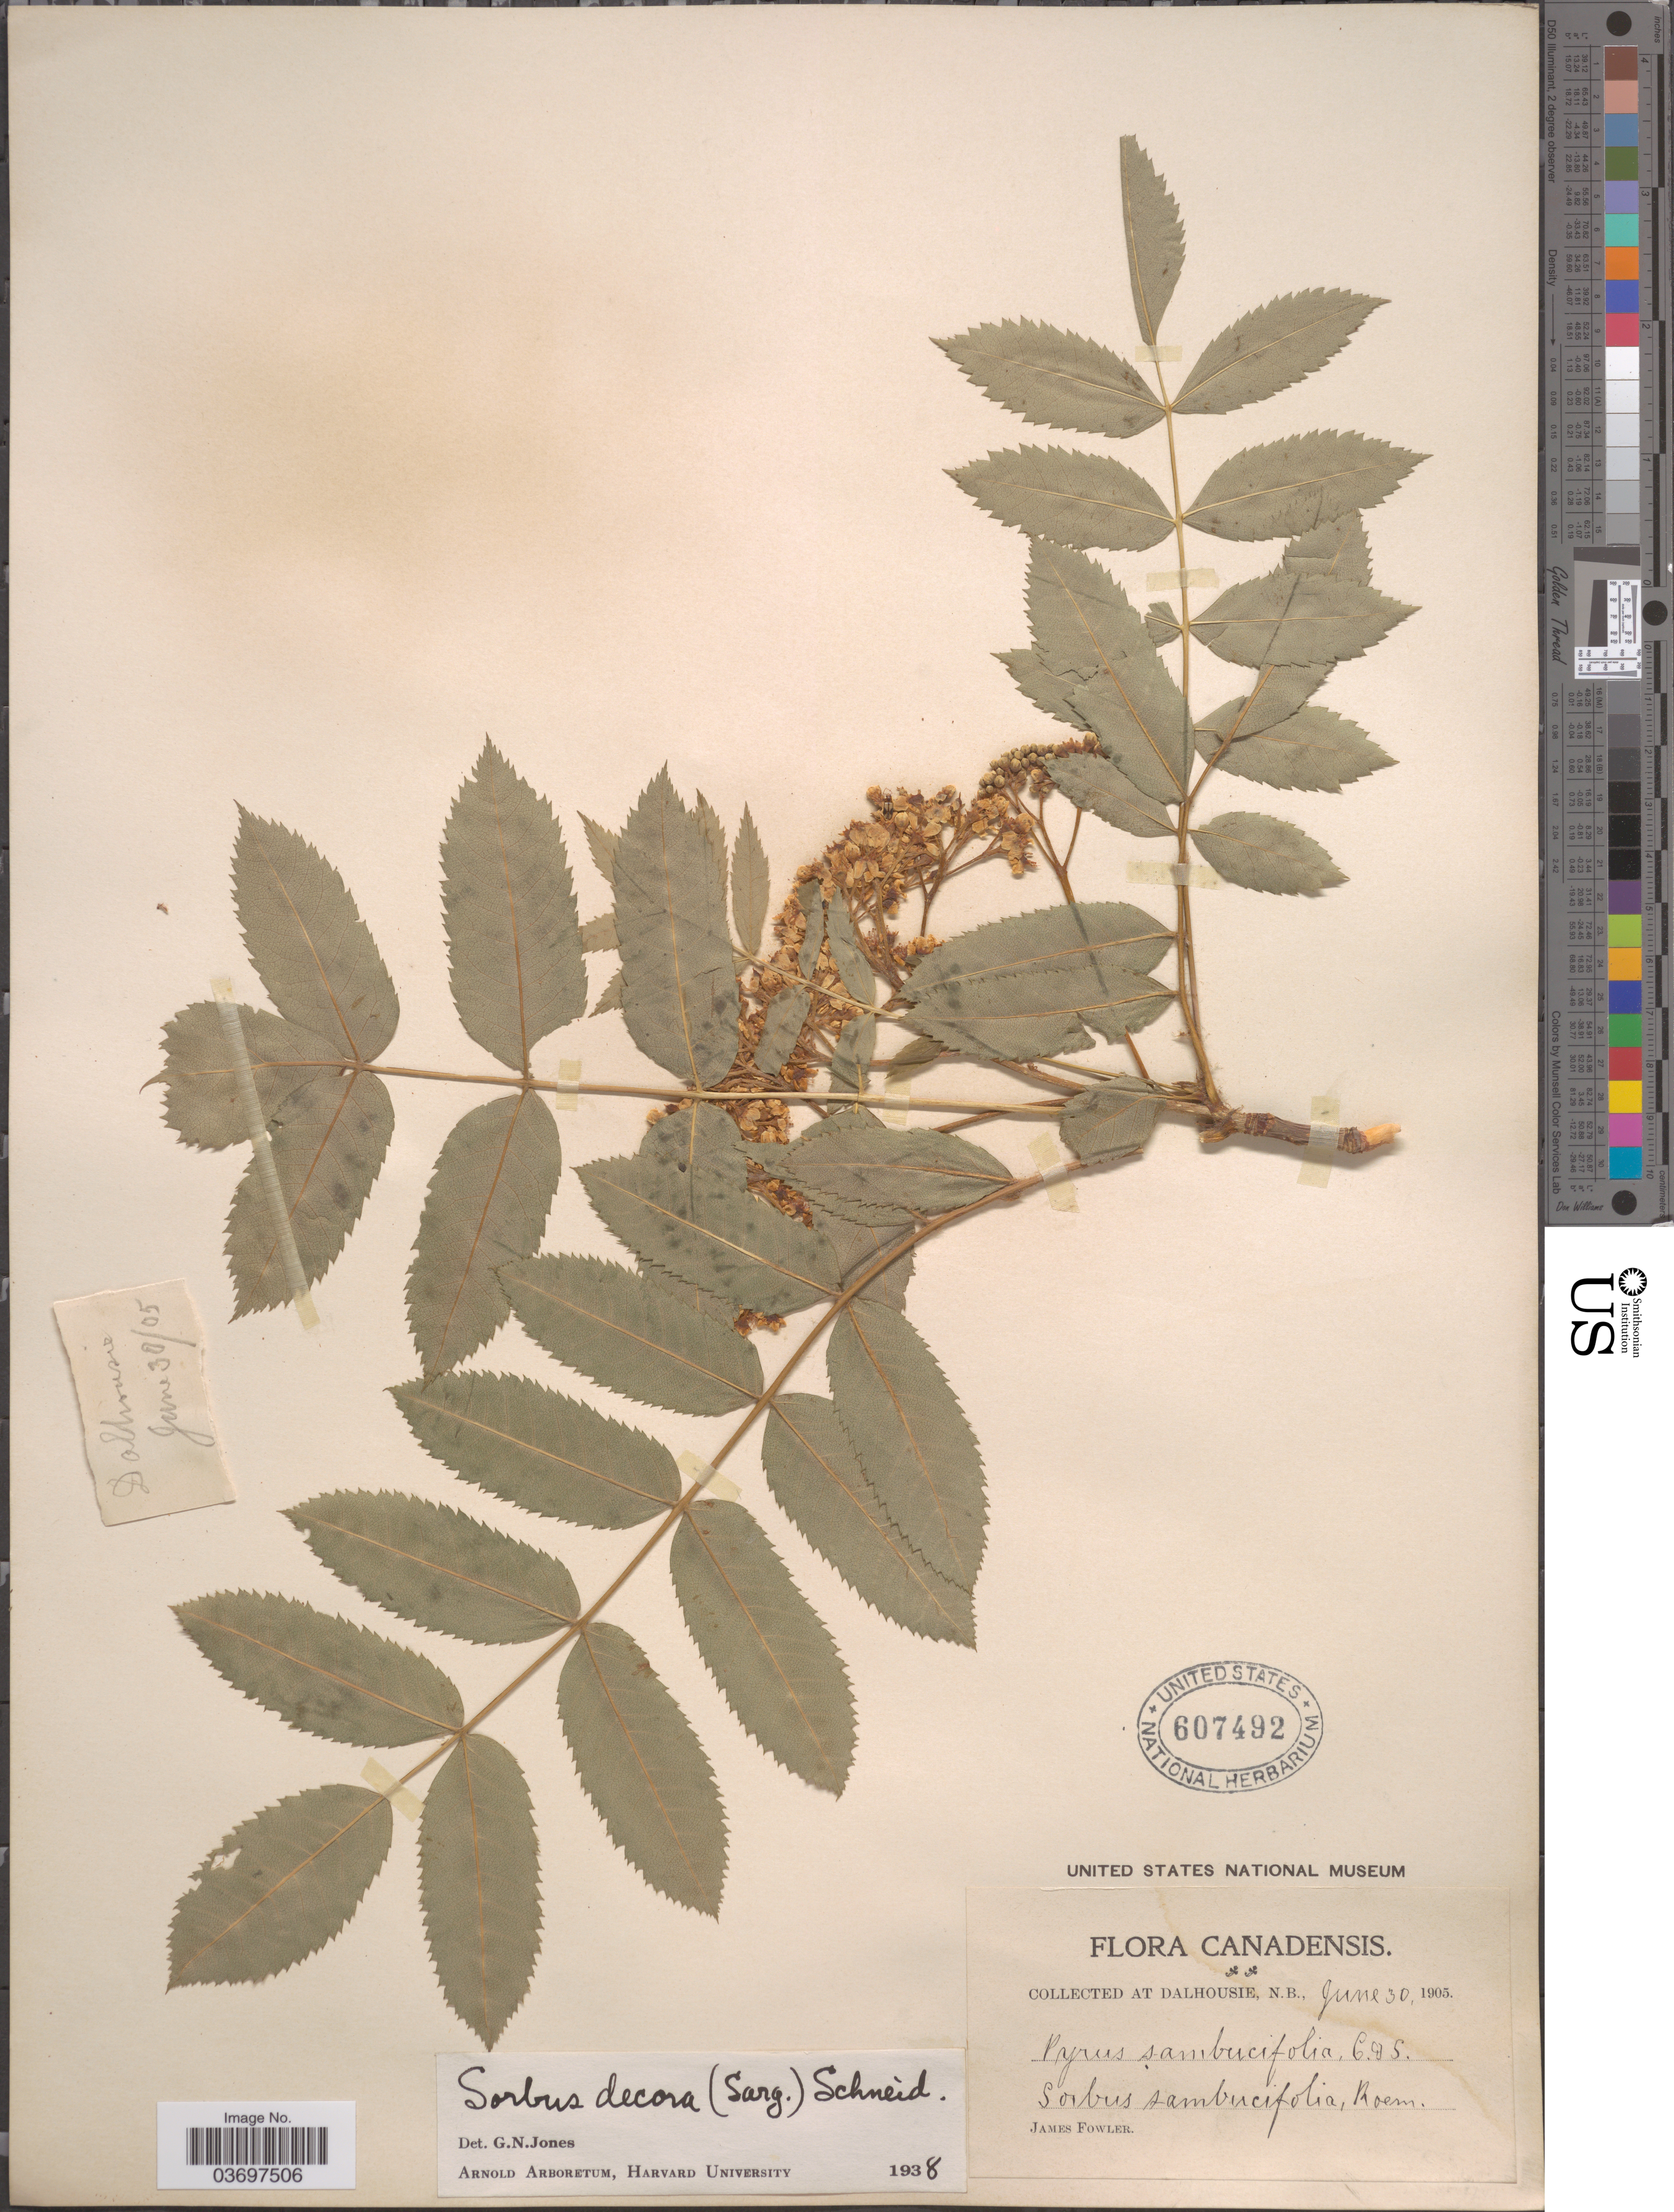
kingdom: Plantae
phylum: Tracheophyta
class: Magnoliopsida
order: Rosales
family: Rosaceae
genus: Sorbus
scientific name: Sorbus decora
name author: (Sarg.) C.K. Schneid.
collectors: J. P. Fowler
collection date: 1905-06-30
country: Canada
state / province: New Brunswick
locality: At Dalhousie.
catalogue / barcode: US 607492